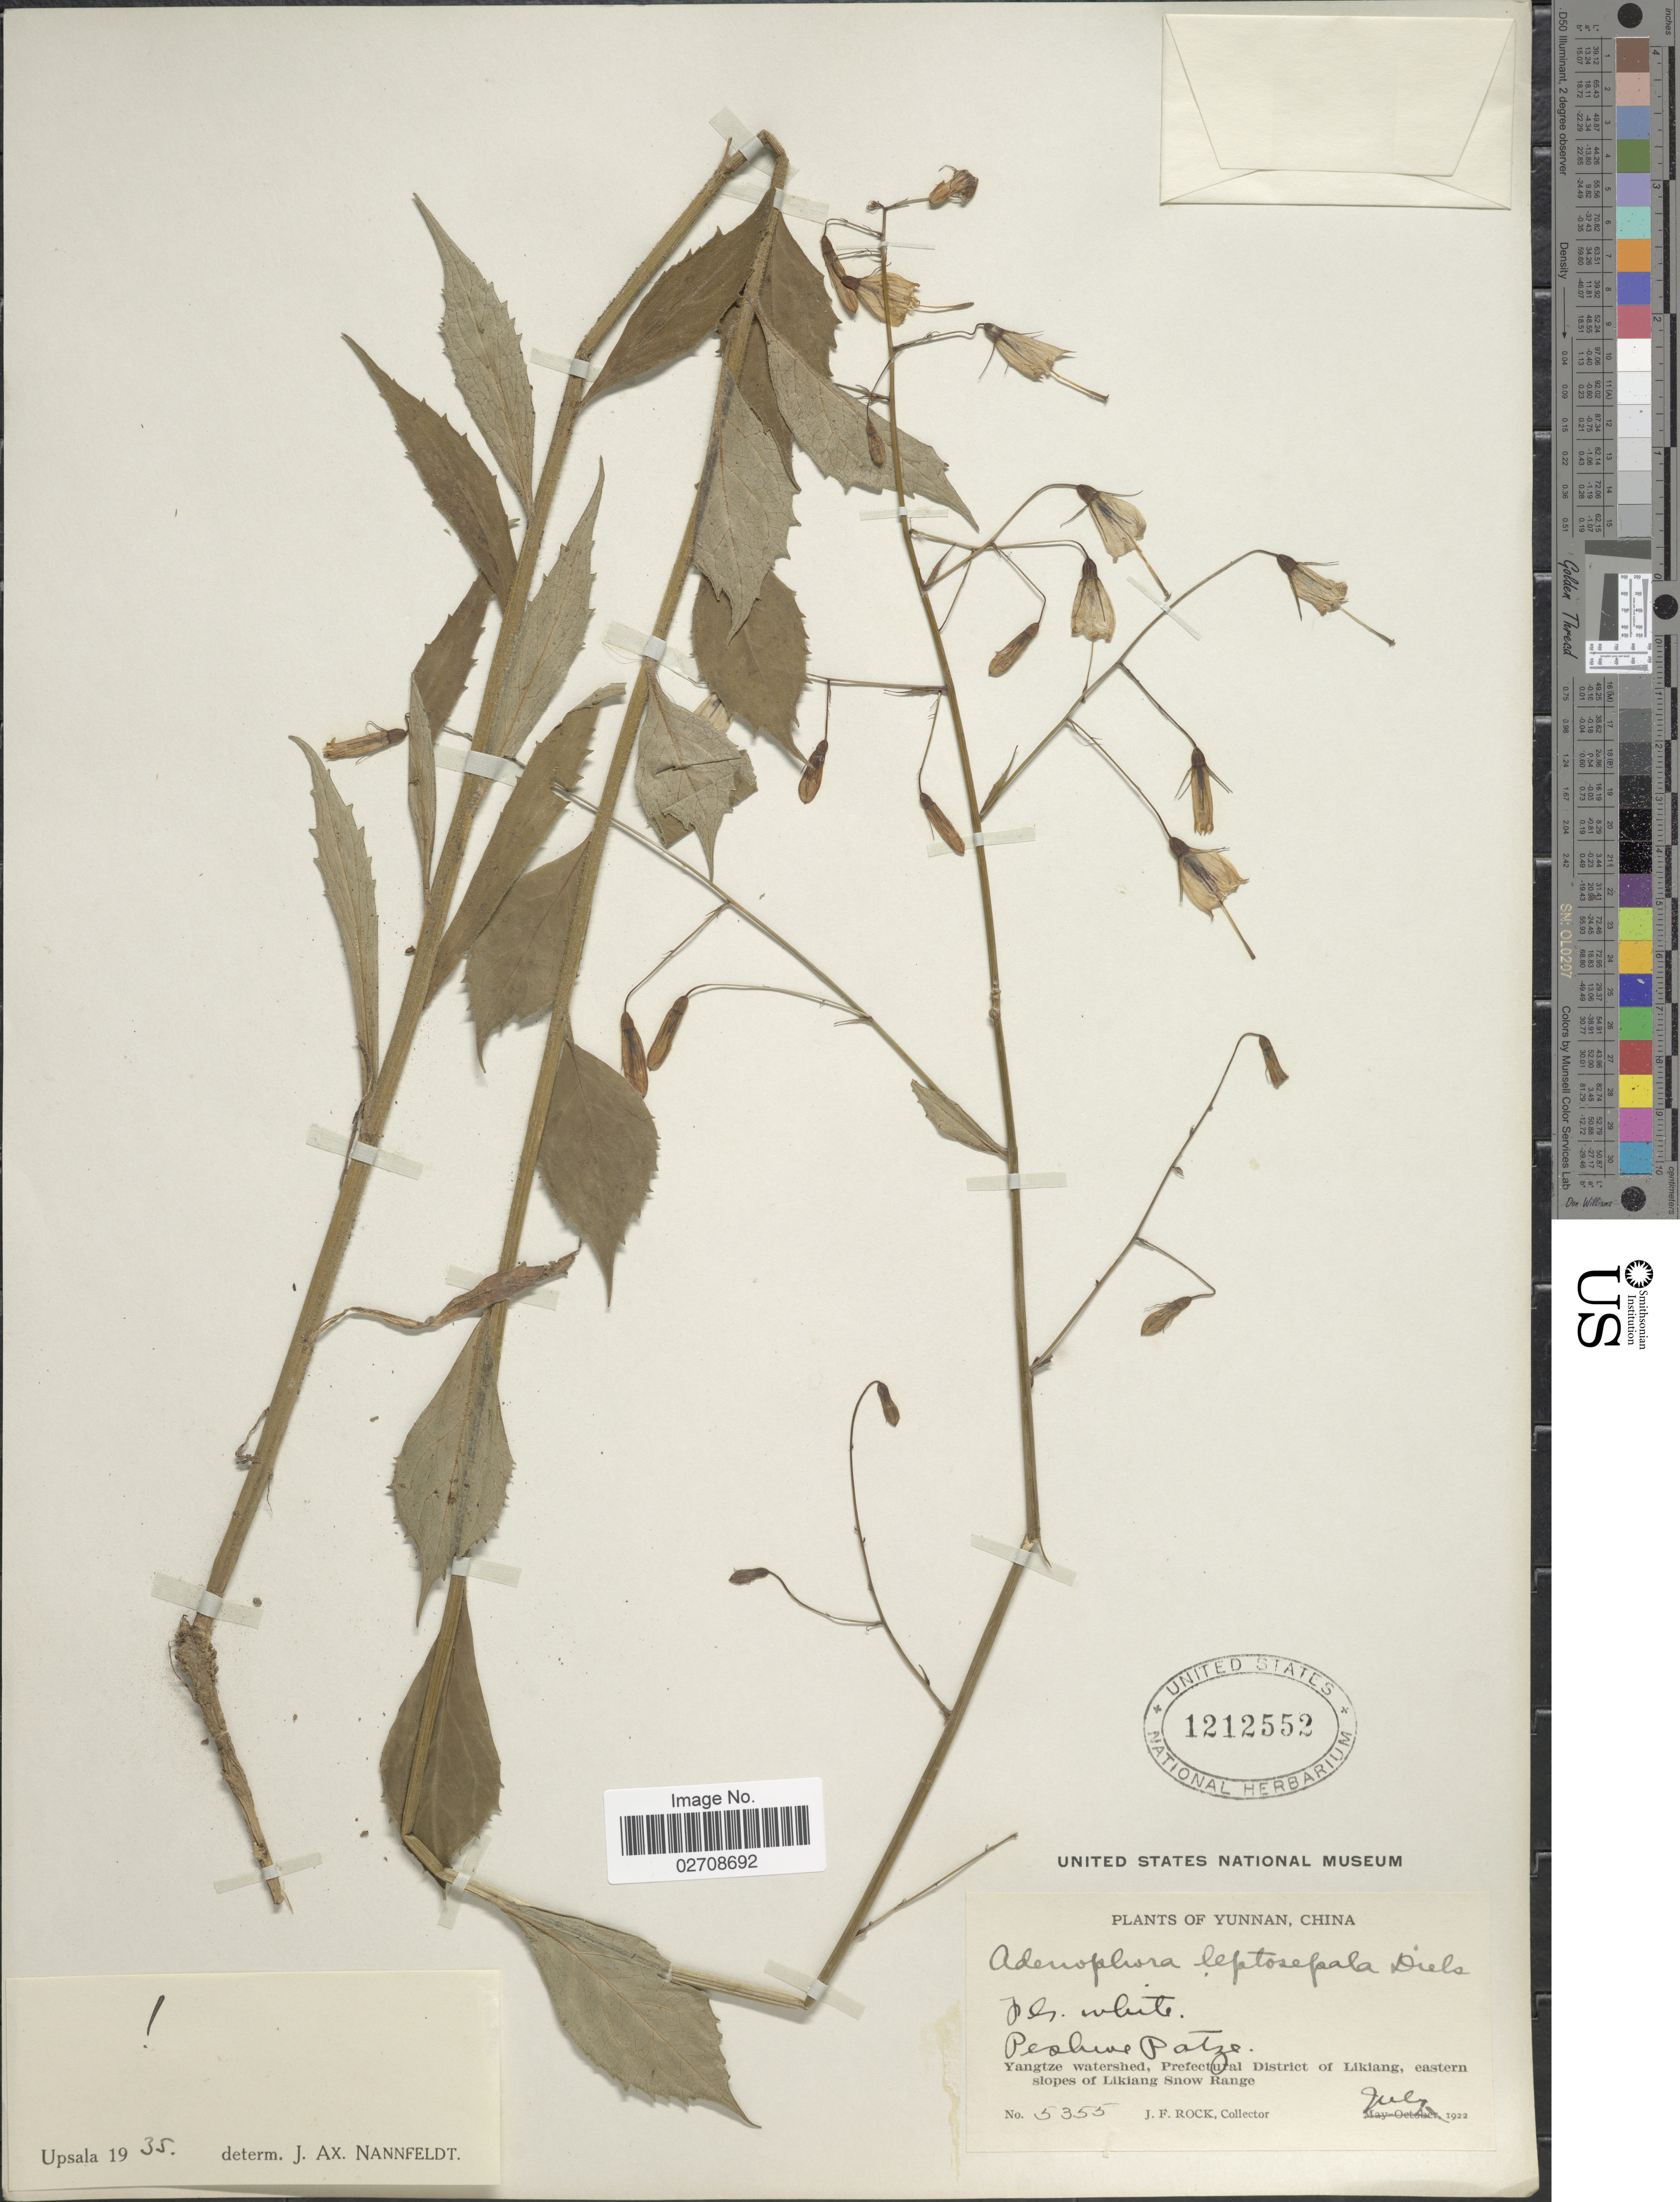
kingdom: Plantae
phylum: Tracheophyta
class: Magnoliopsida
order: Asterales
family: Campanulaceae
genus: Adenophora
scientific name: Adenophora leptosepala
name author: Diels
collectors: J. F. Rock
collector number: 5355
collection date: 1922-07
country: China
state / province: Yunnan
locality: Yangtze watershed, Prefectural District of Likiang, eastern slopes of Likiang Snow Range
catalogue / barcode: US 1212552